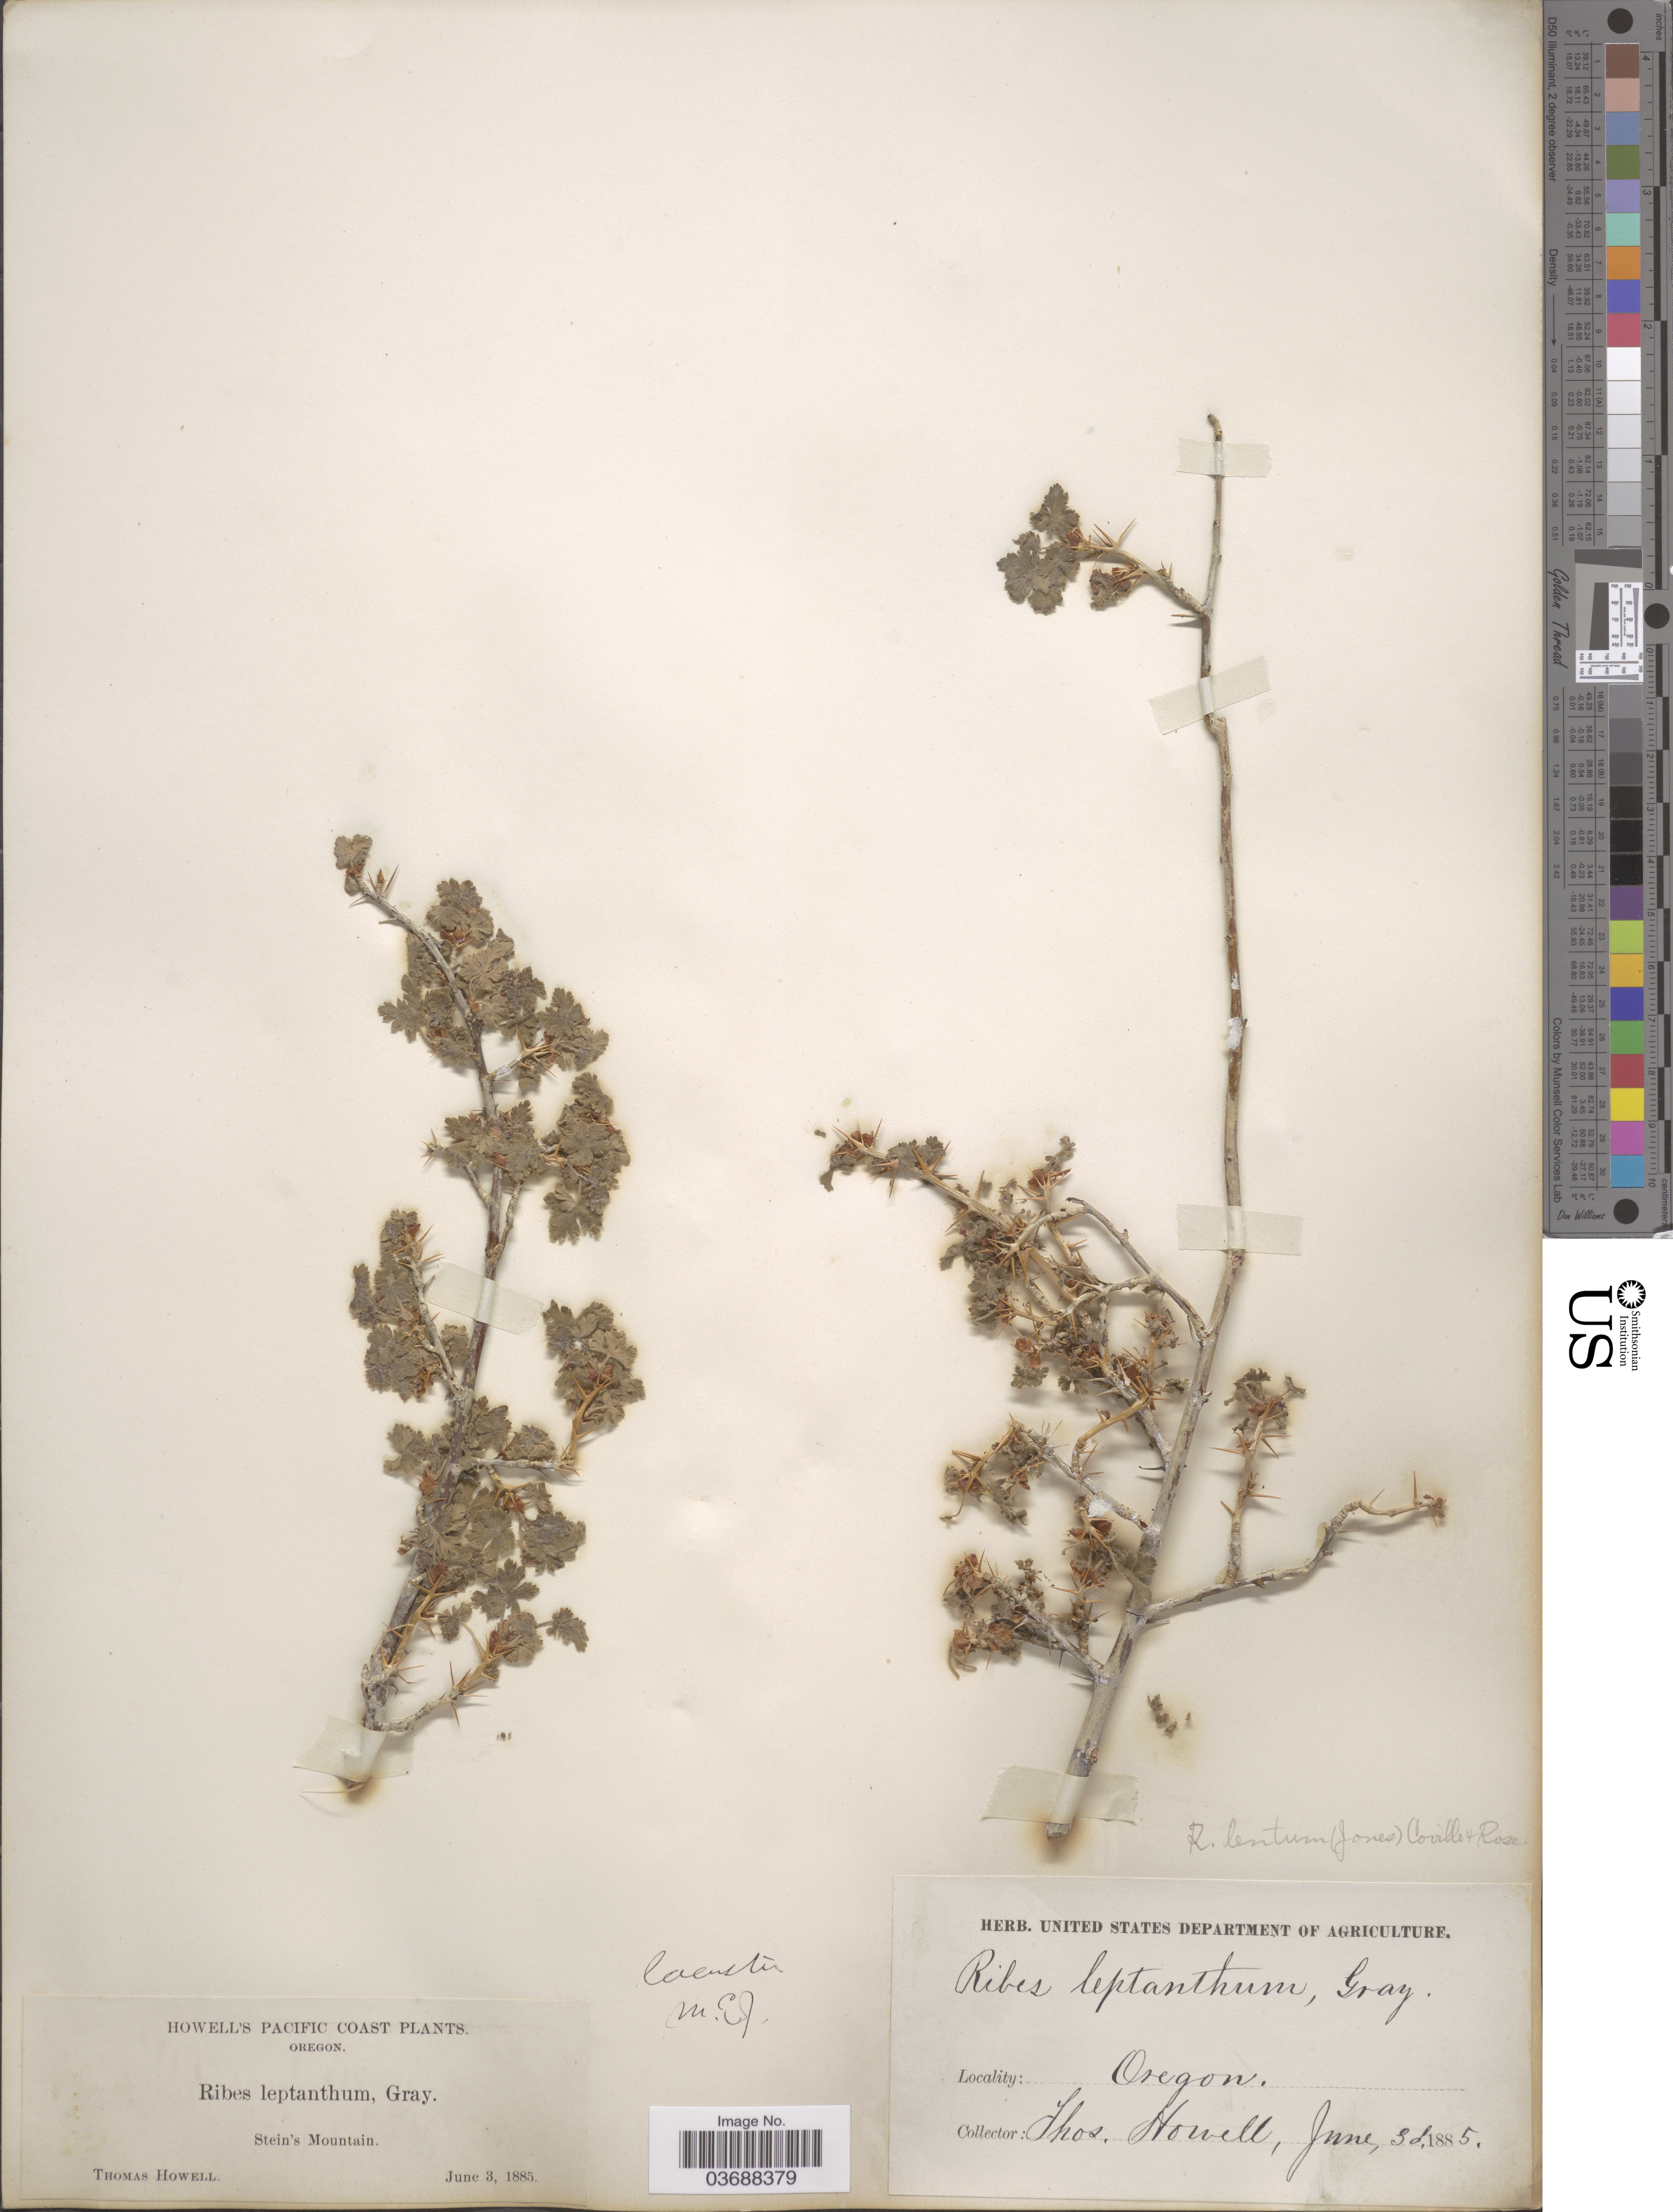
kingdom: Plantae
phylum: Tracheophyta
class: Magnoliopsida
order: Saxifragales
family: Grossulariaceae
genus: Ribes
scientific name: Ribes montigenum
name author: McClatchie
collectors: T. Howell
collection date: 1885-06-03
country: United States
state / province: Oregon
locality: Pacific Coast. Stein's Mountain.